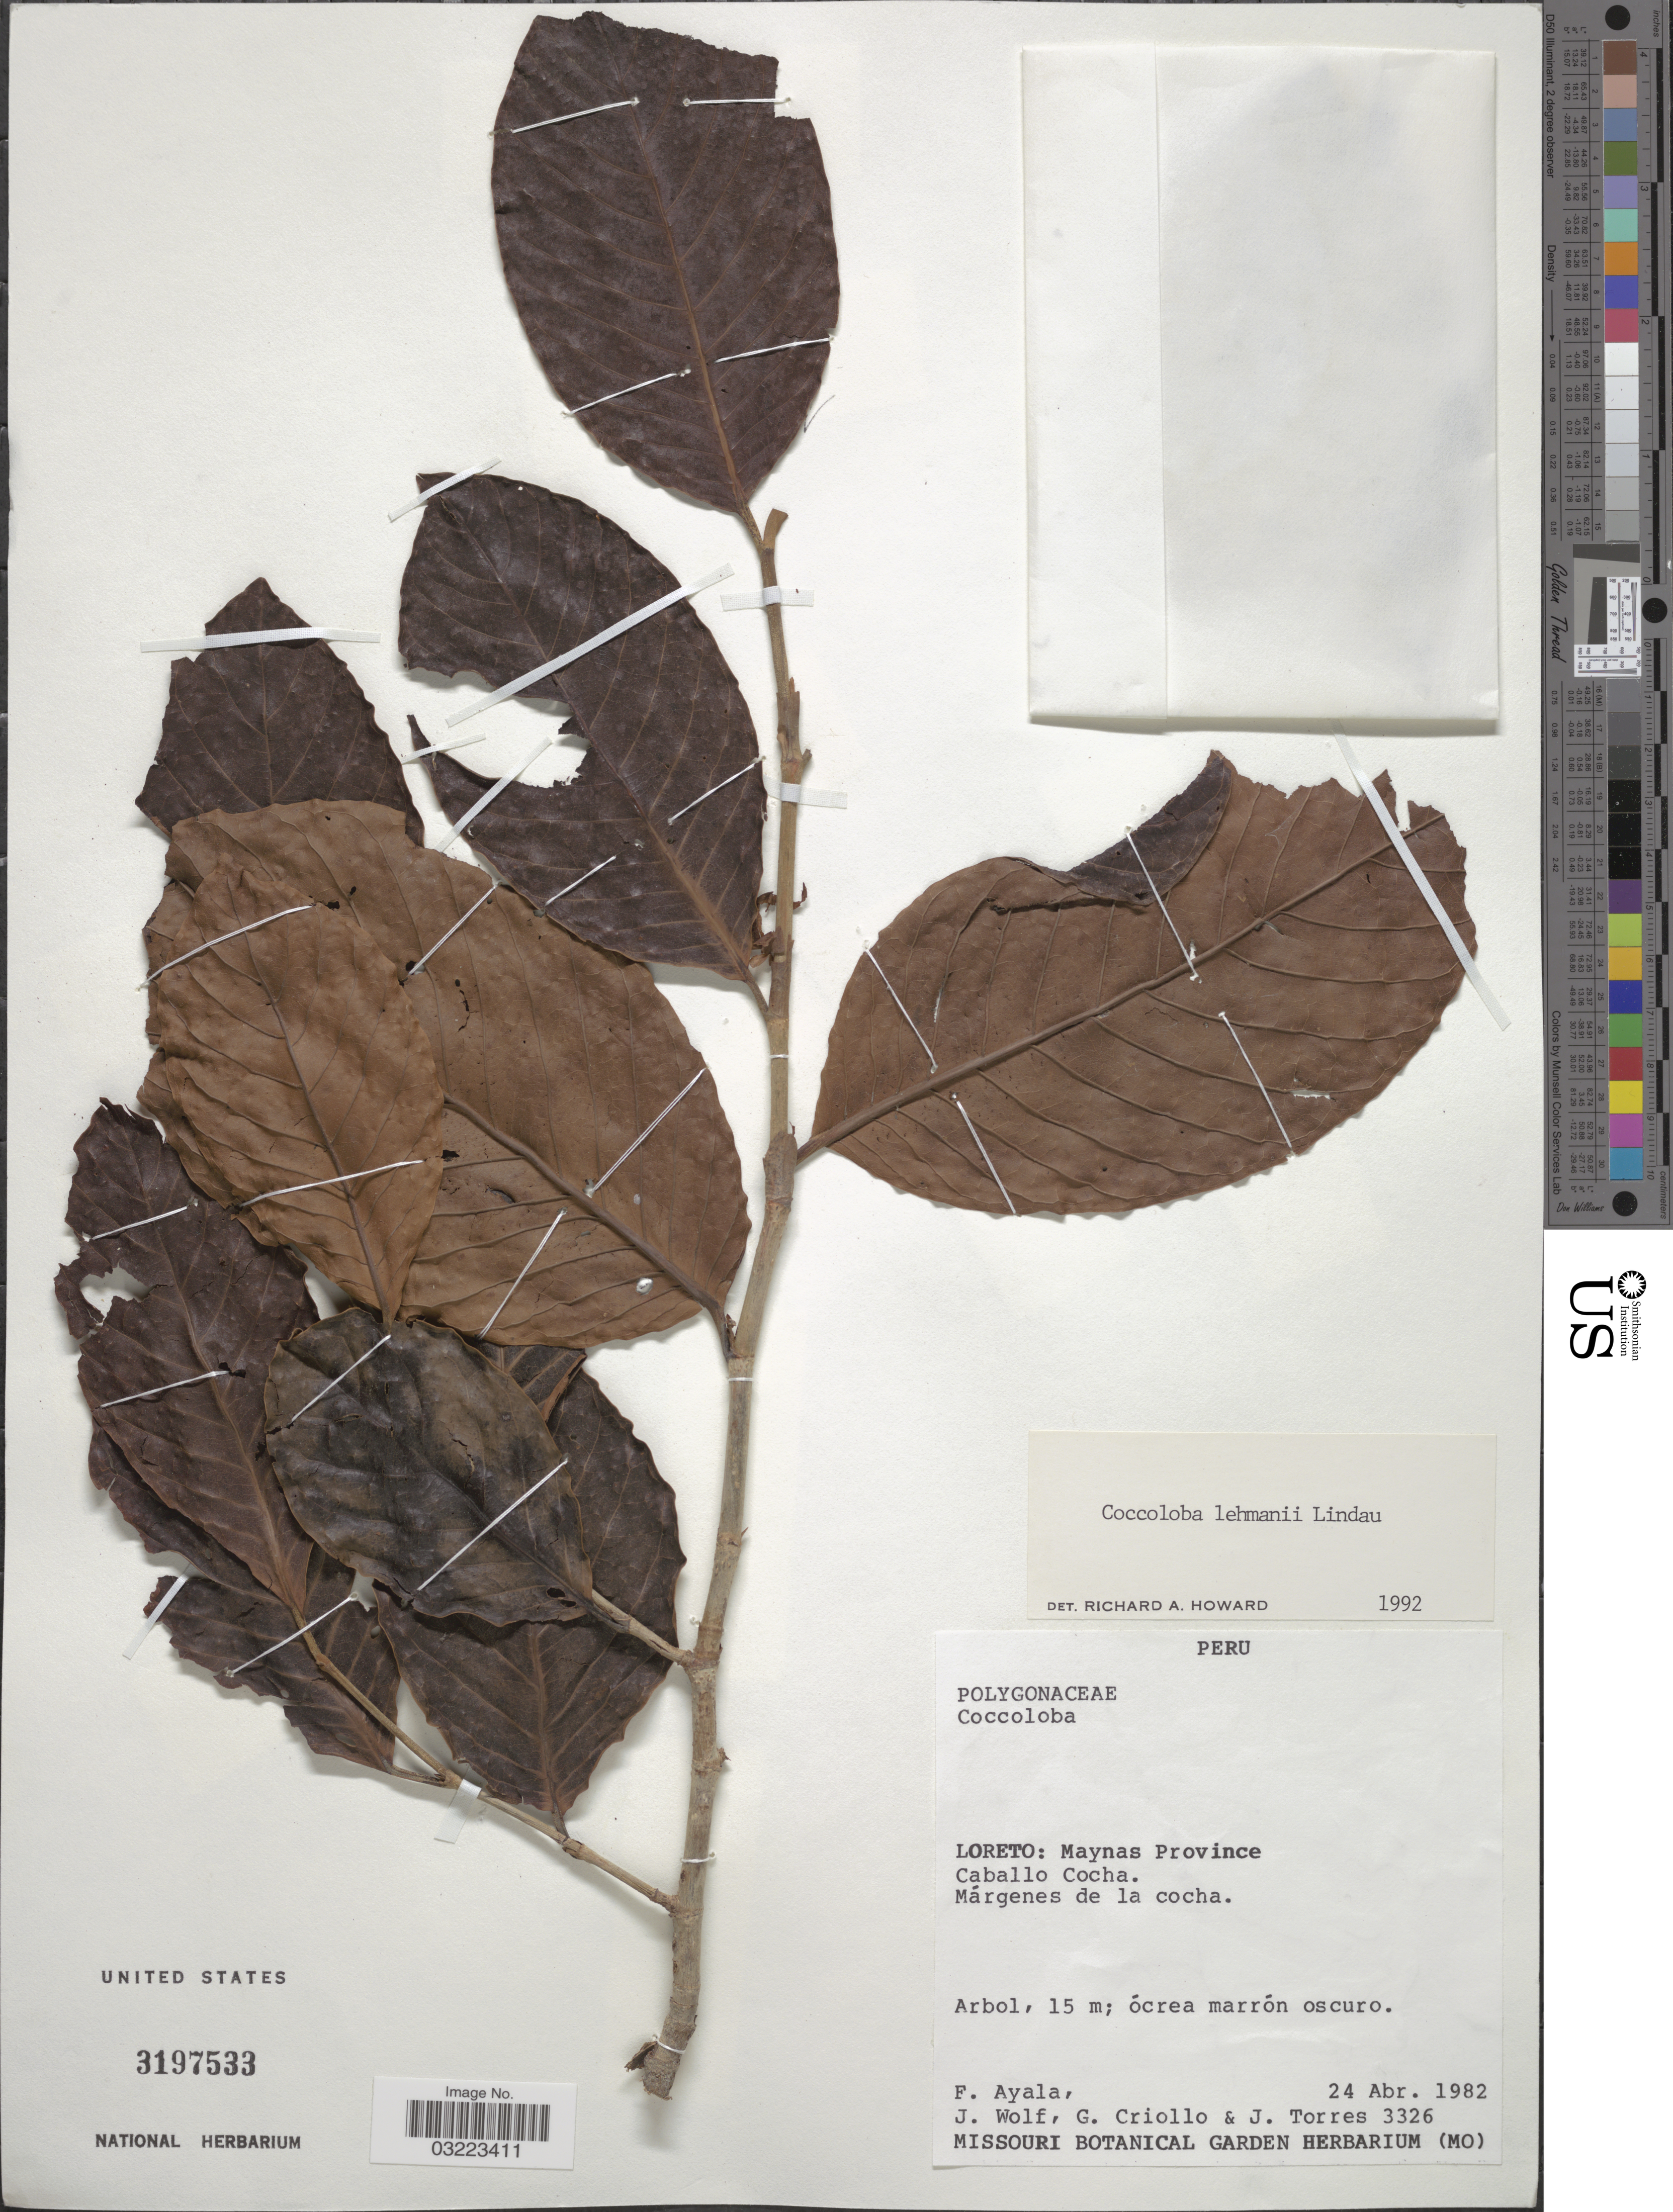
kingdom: Plantae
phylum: Tracheophyta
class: Magnoliopsida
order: Caryophyllales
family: Polygonaceae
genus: Coccoloba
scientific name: Coccoloba lehmannii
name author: Lindau ex Hieron.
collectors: F. Ayala, J. Wolf, G. Criollo & J. Torres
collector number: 3326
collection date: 1982-04-24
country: Peru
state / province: Loreto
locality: Maynas Province. Caballo Cocha. Márgenes de la cocha.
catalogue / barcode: US 3197533